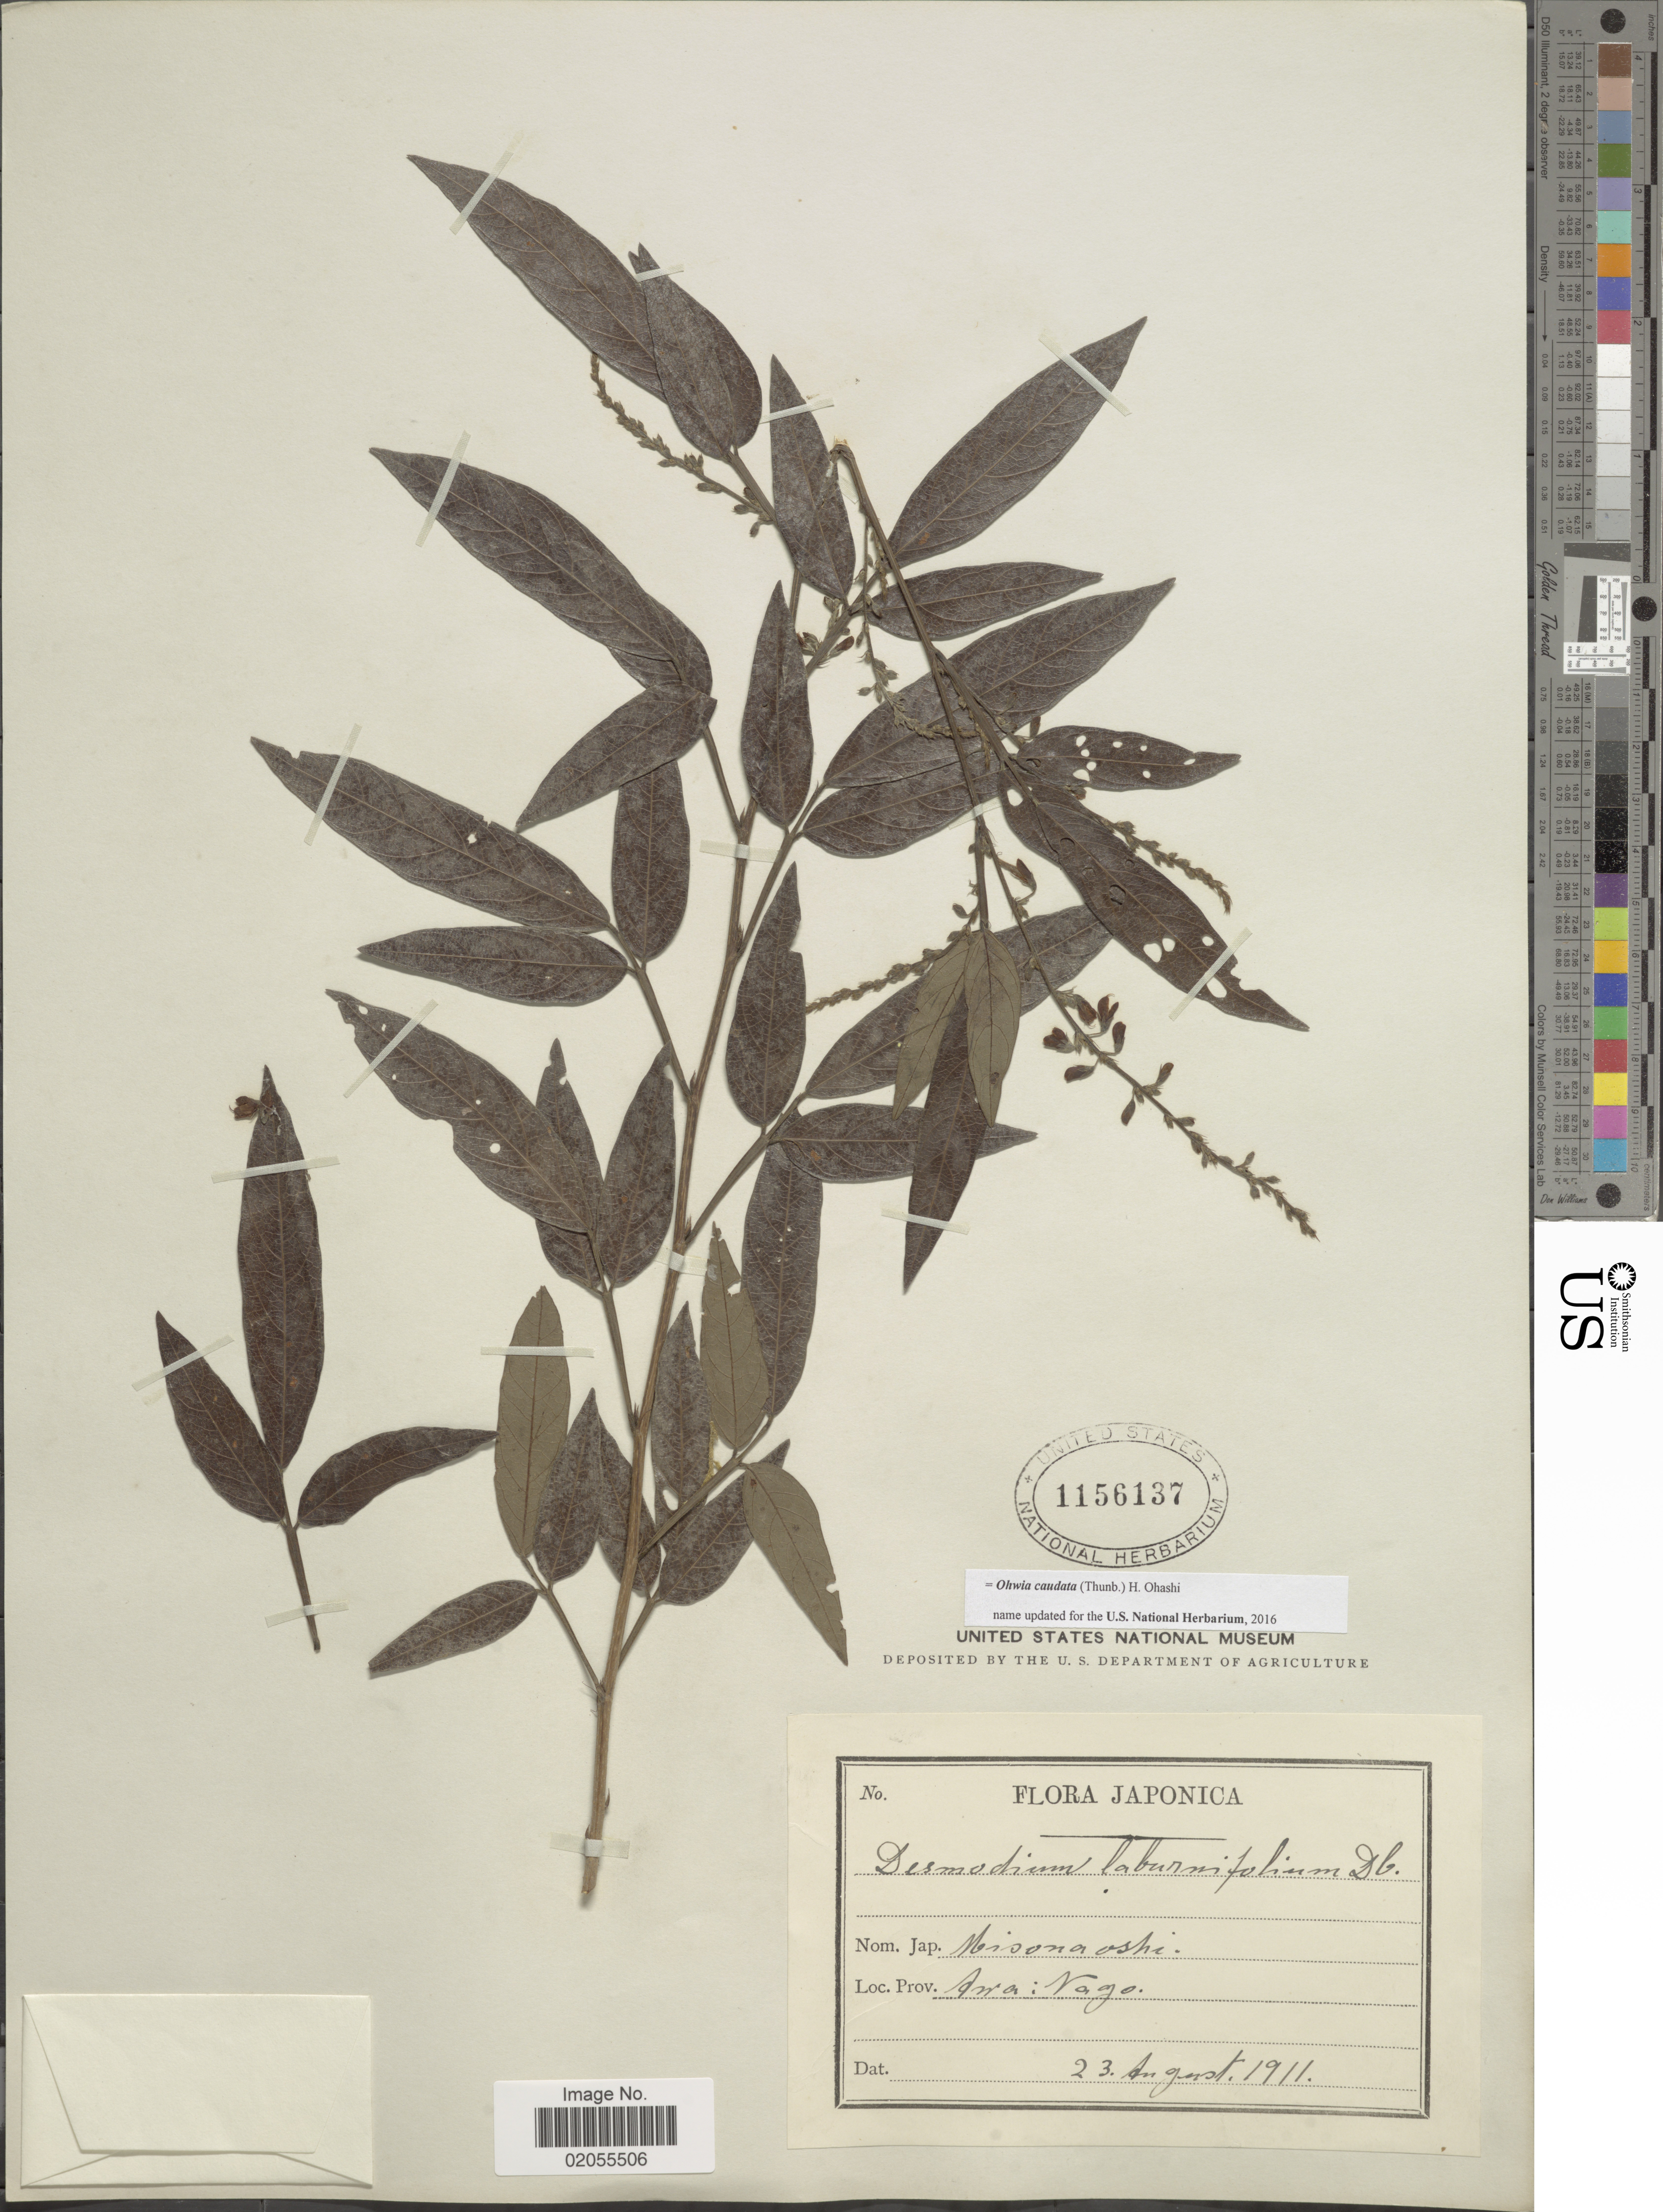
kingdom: Plantae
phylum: Tracheophyta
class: Magnoliopsida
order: Fabales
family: Fabaceae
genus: Ohwia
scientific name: Ohwia caudata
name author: (Thunb.) H. Ohashi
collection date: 1911-08-23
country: Japan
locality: Awa, Nago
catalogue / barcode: US 1156137